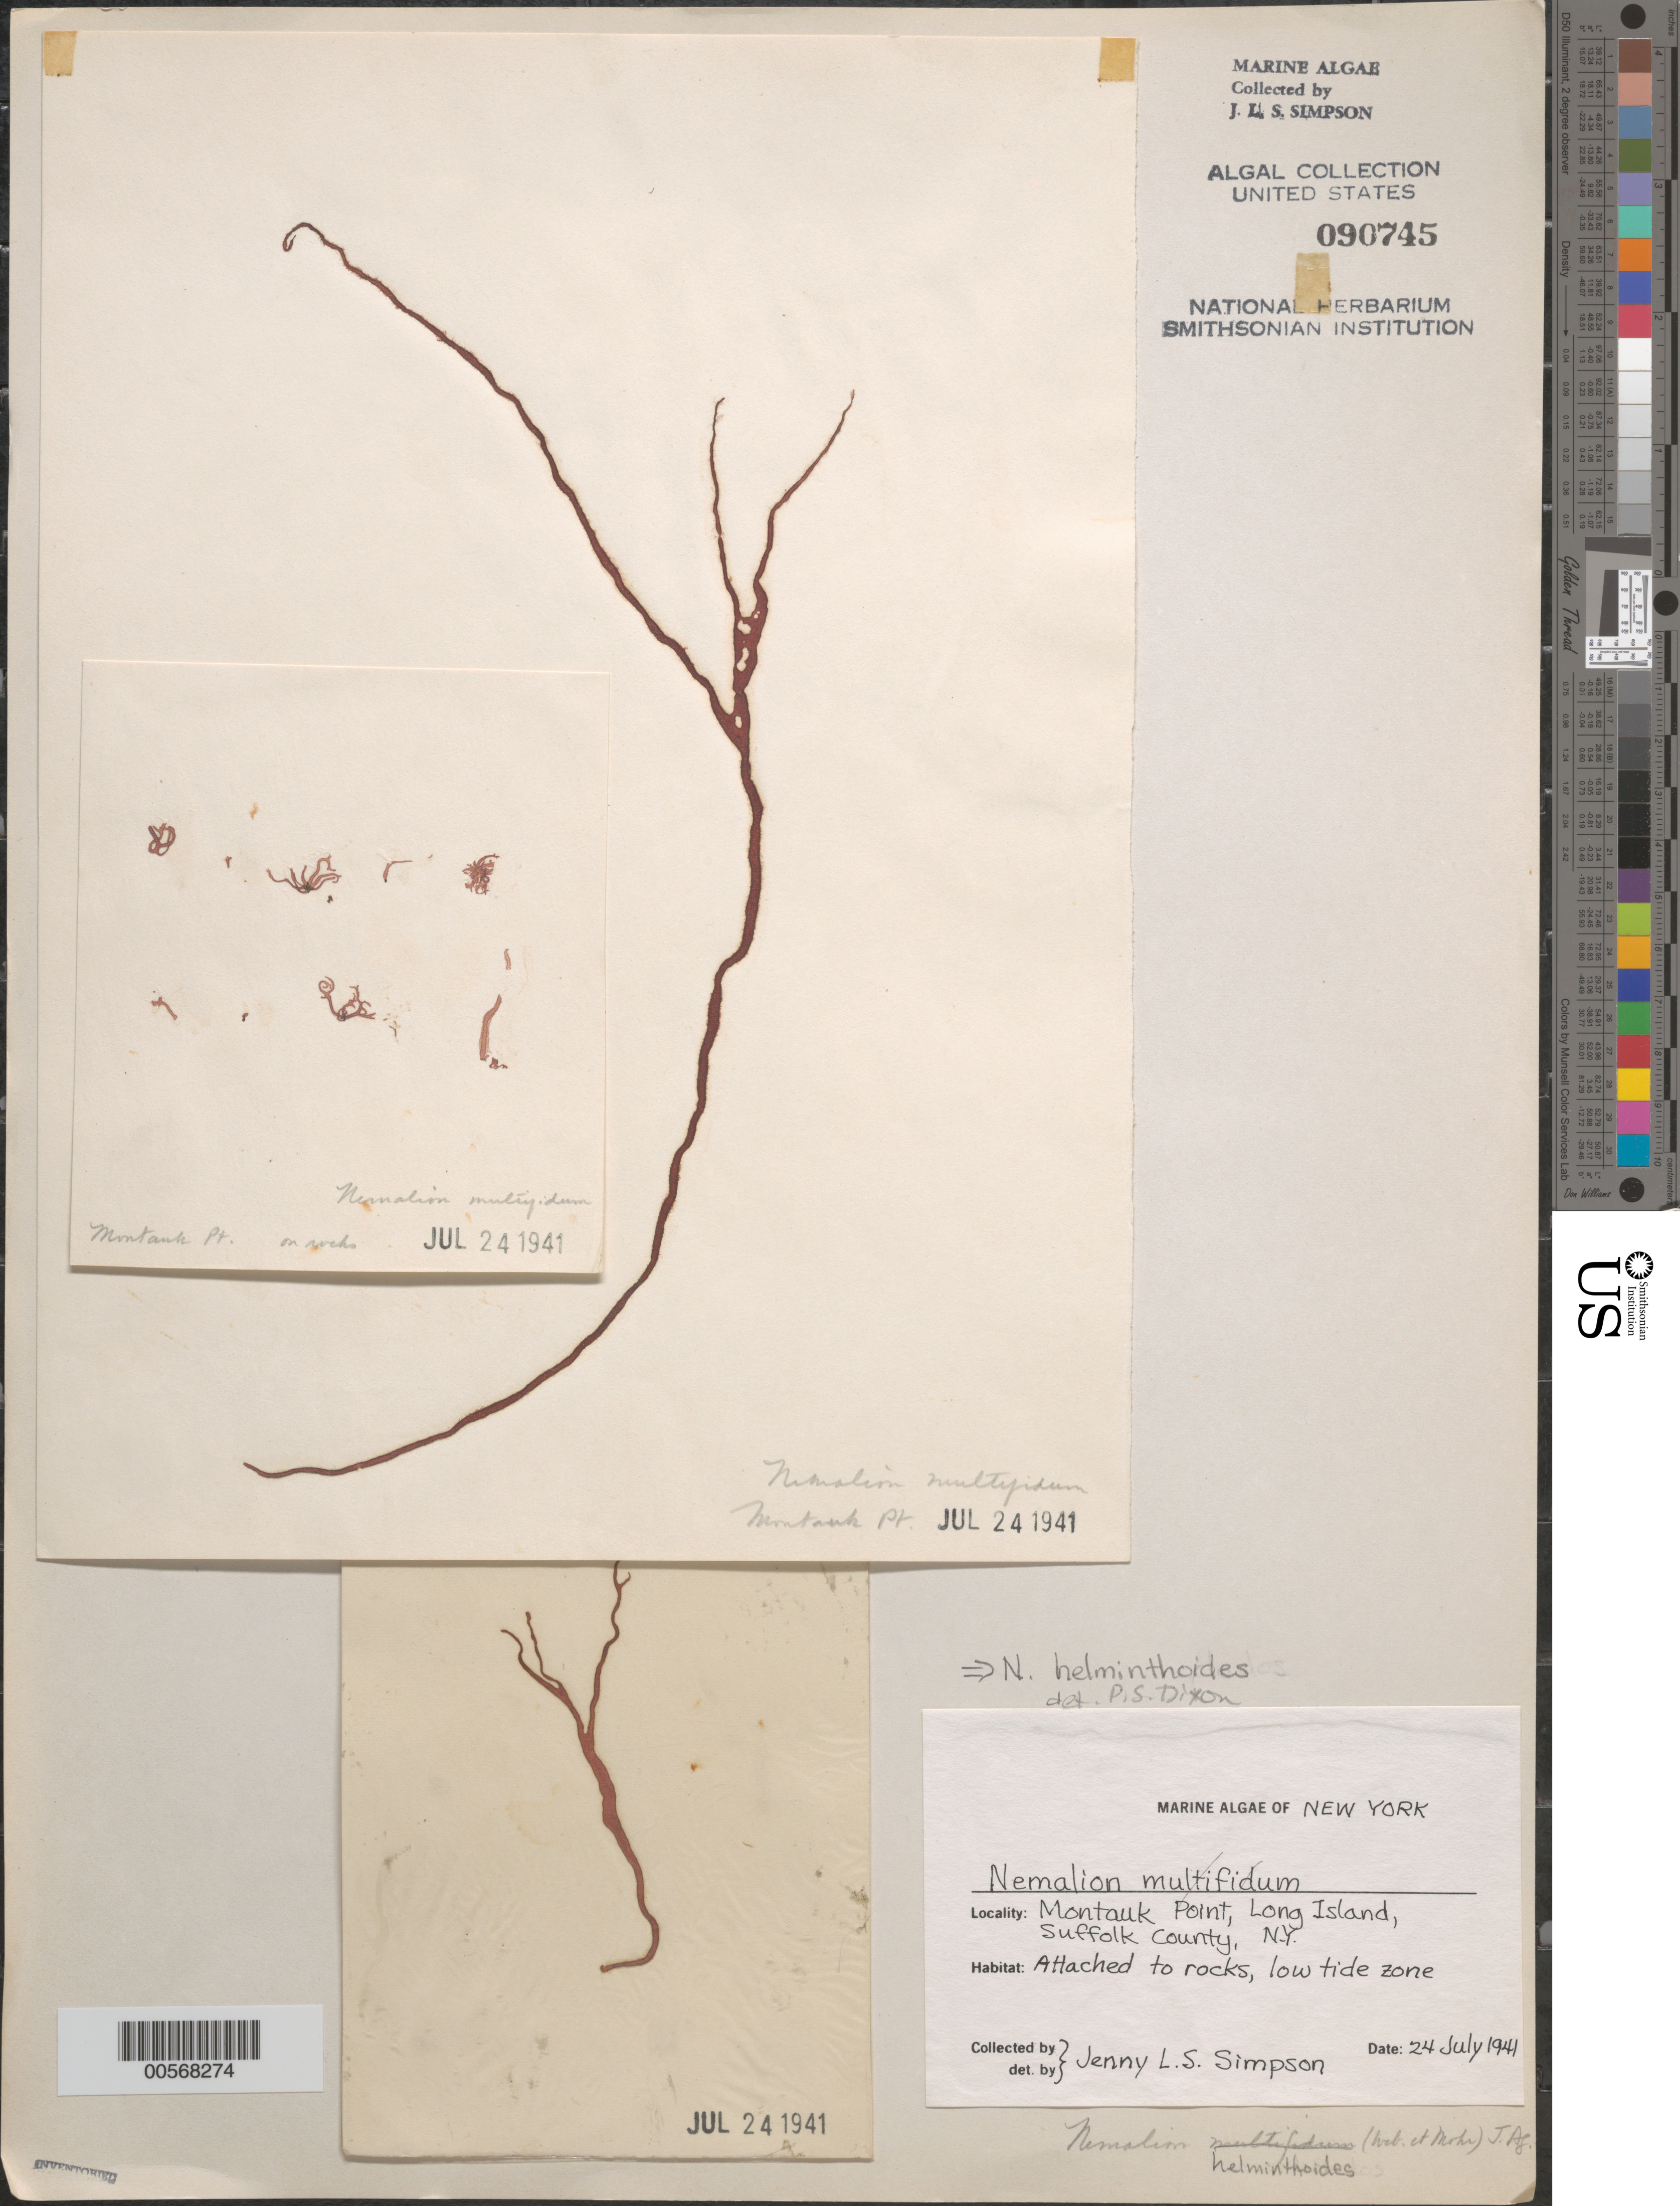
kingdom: Plantae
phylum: Rhodophyta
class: Florideophyceae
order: Nemaliales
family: Nemaliaceae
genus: Nemalion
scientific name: Nemalion multifidum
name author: (Lyngb.) Chauvin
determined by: Algae name updating Project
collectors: J. Simpson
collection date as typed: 24 Jul 1941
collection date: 1941-07-24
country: United States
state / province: New York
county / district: Suffolk County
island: Long Island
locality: Montauk Point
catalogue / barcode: US 90745